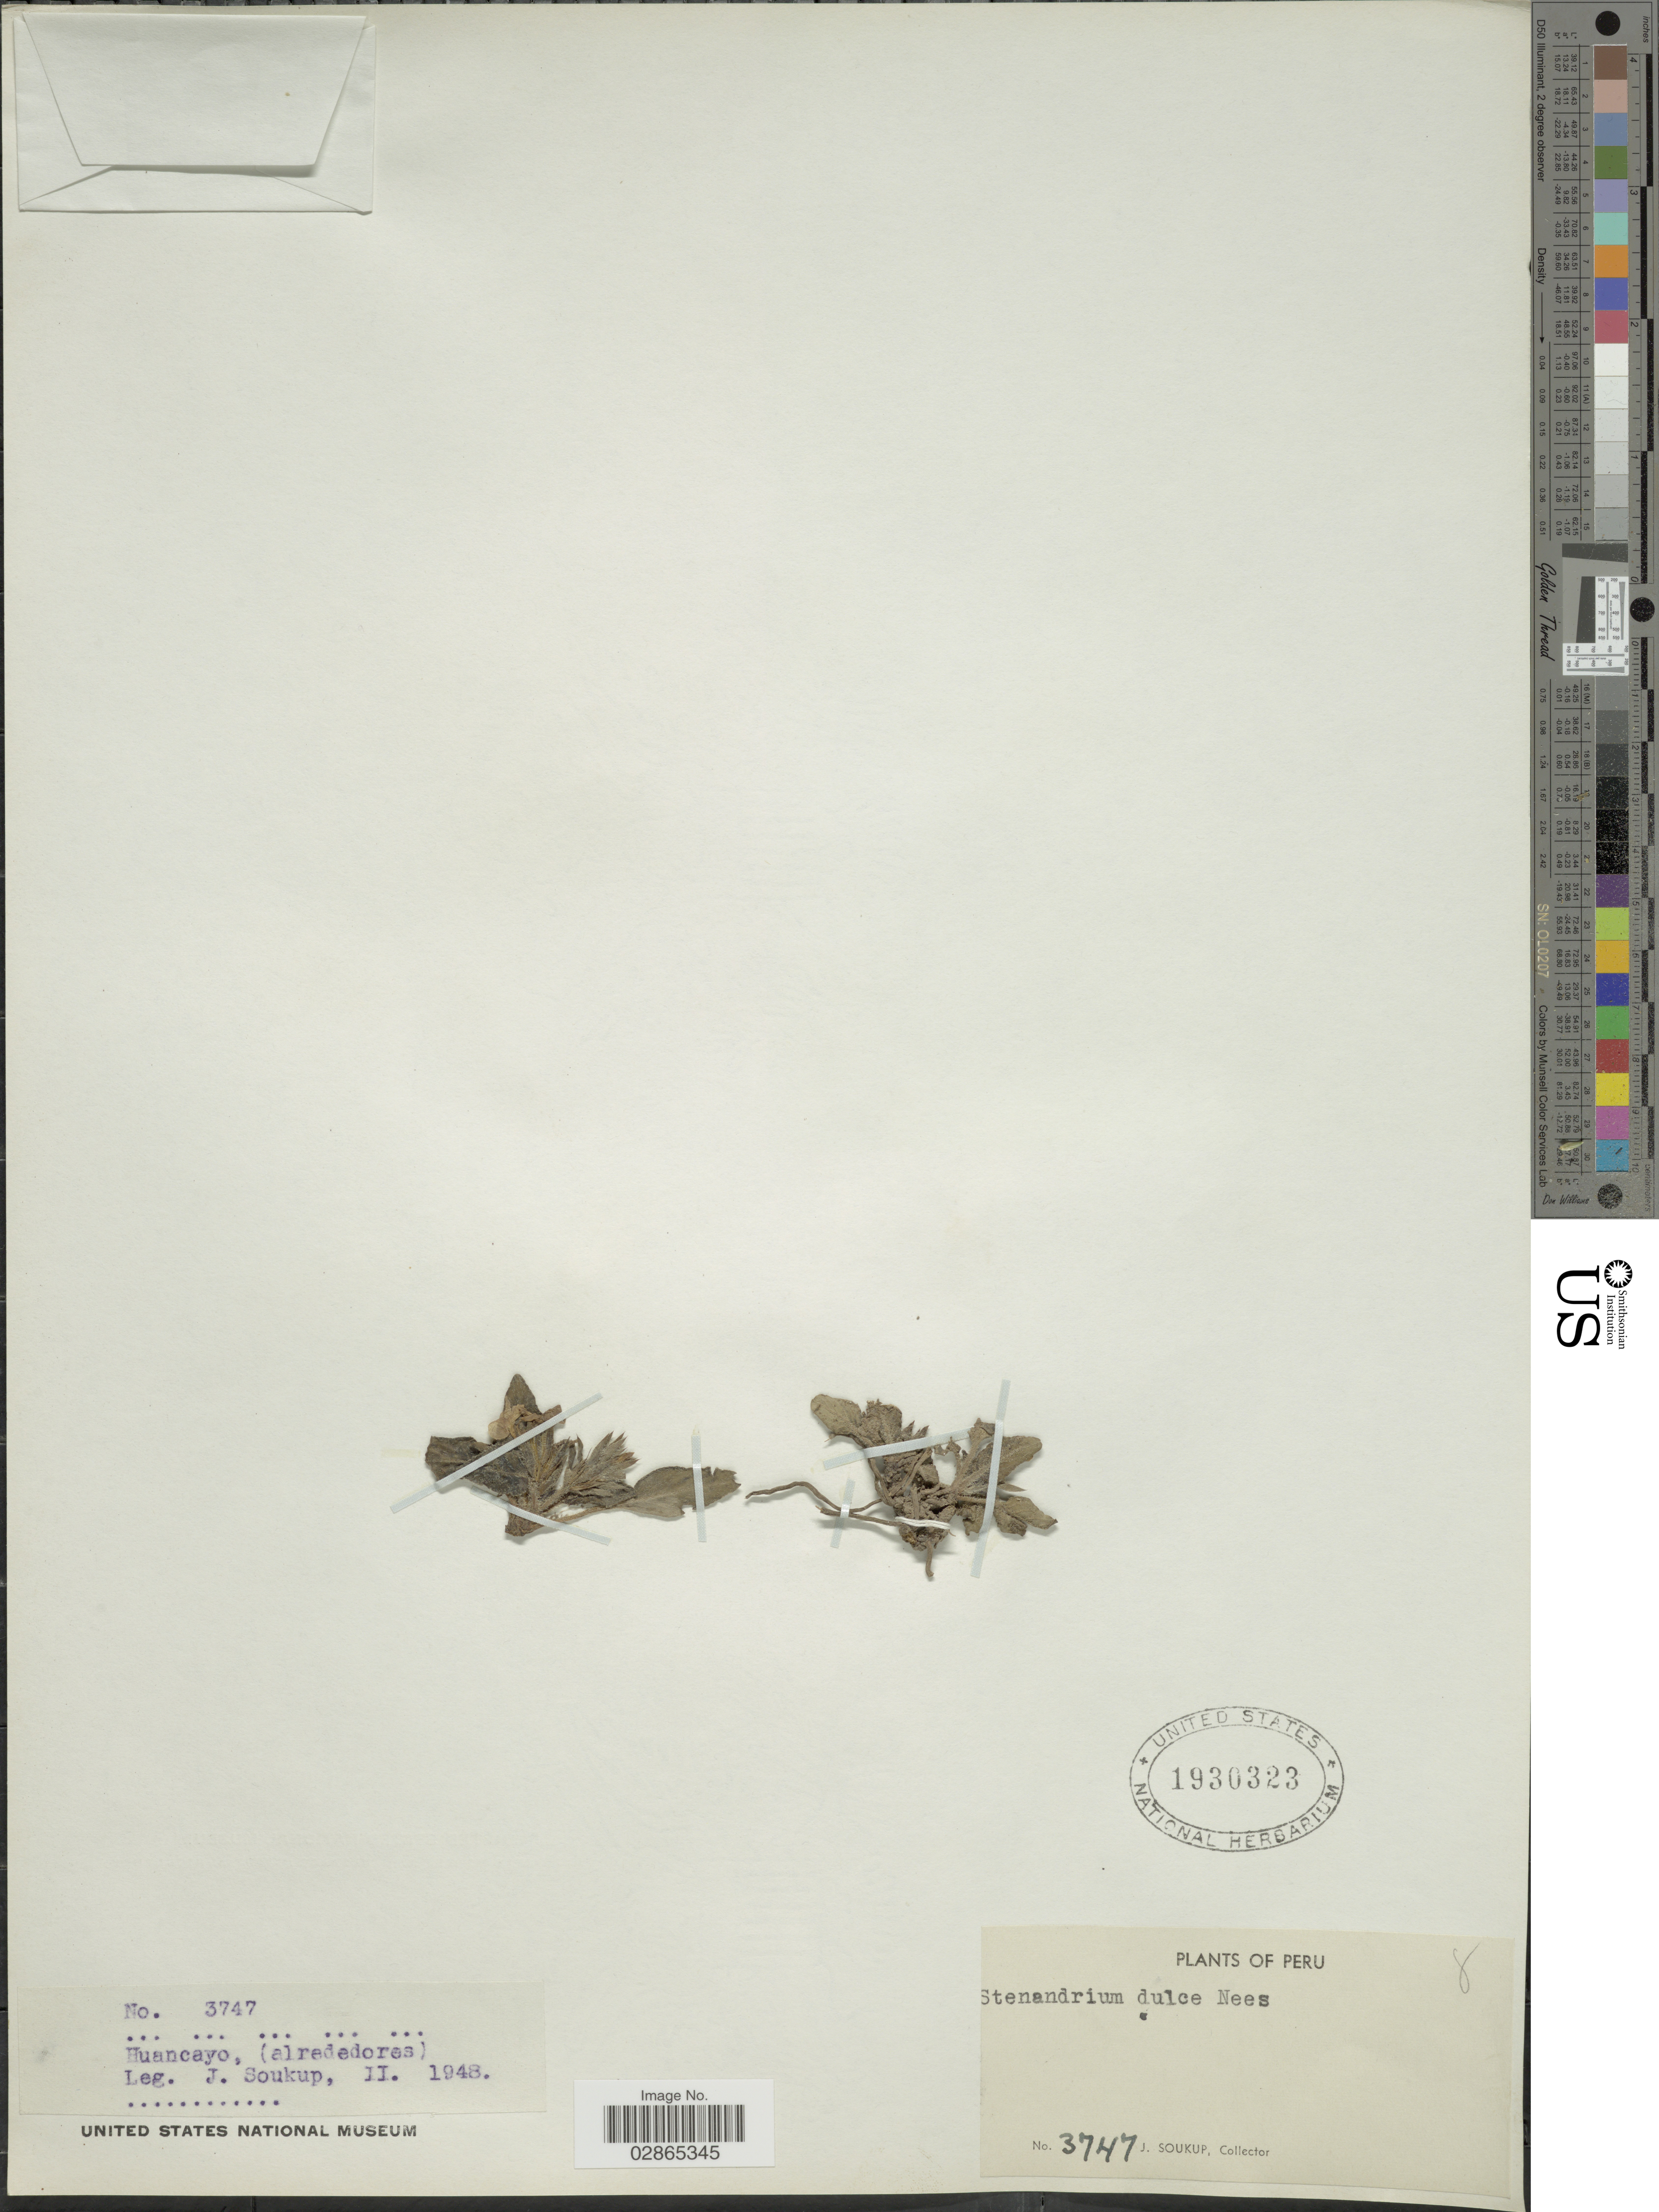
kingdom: Plantae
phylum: Tracheophyta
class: Magnoliopsida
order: Lamiales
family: Acanthaceae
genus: Stenandrium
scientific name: Stenandrium dulce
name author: (Cav.) Nees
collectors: J. Soukup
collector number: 3747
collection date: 1948-02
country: Peru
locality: Huancayo, (alrededores).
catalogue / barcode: US 1930323